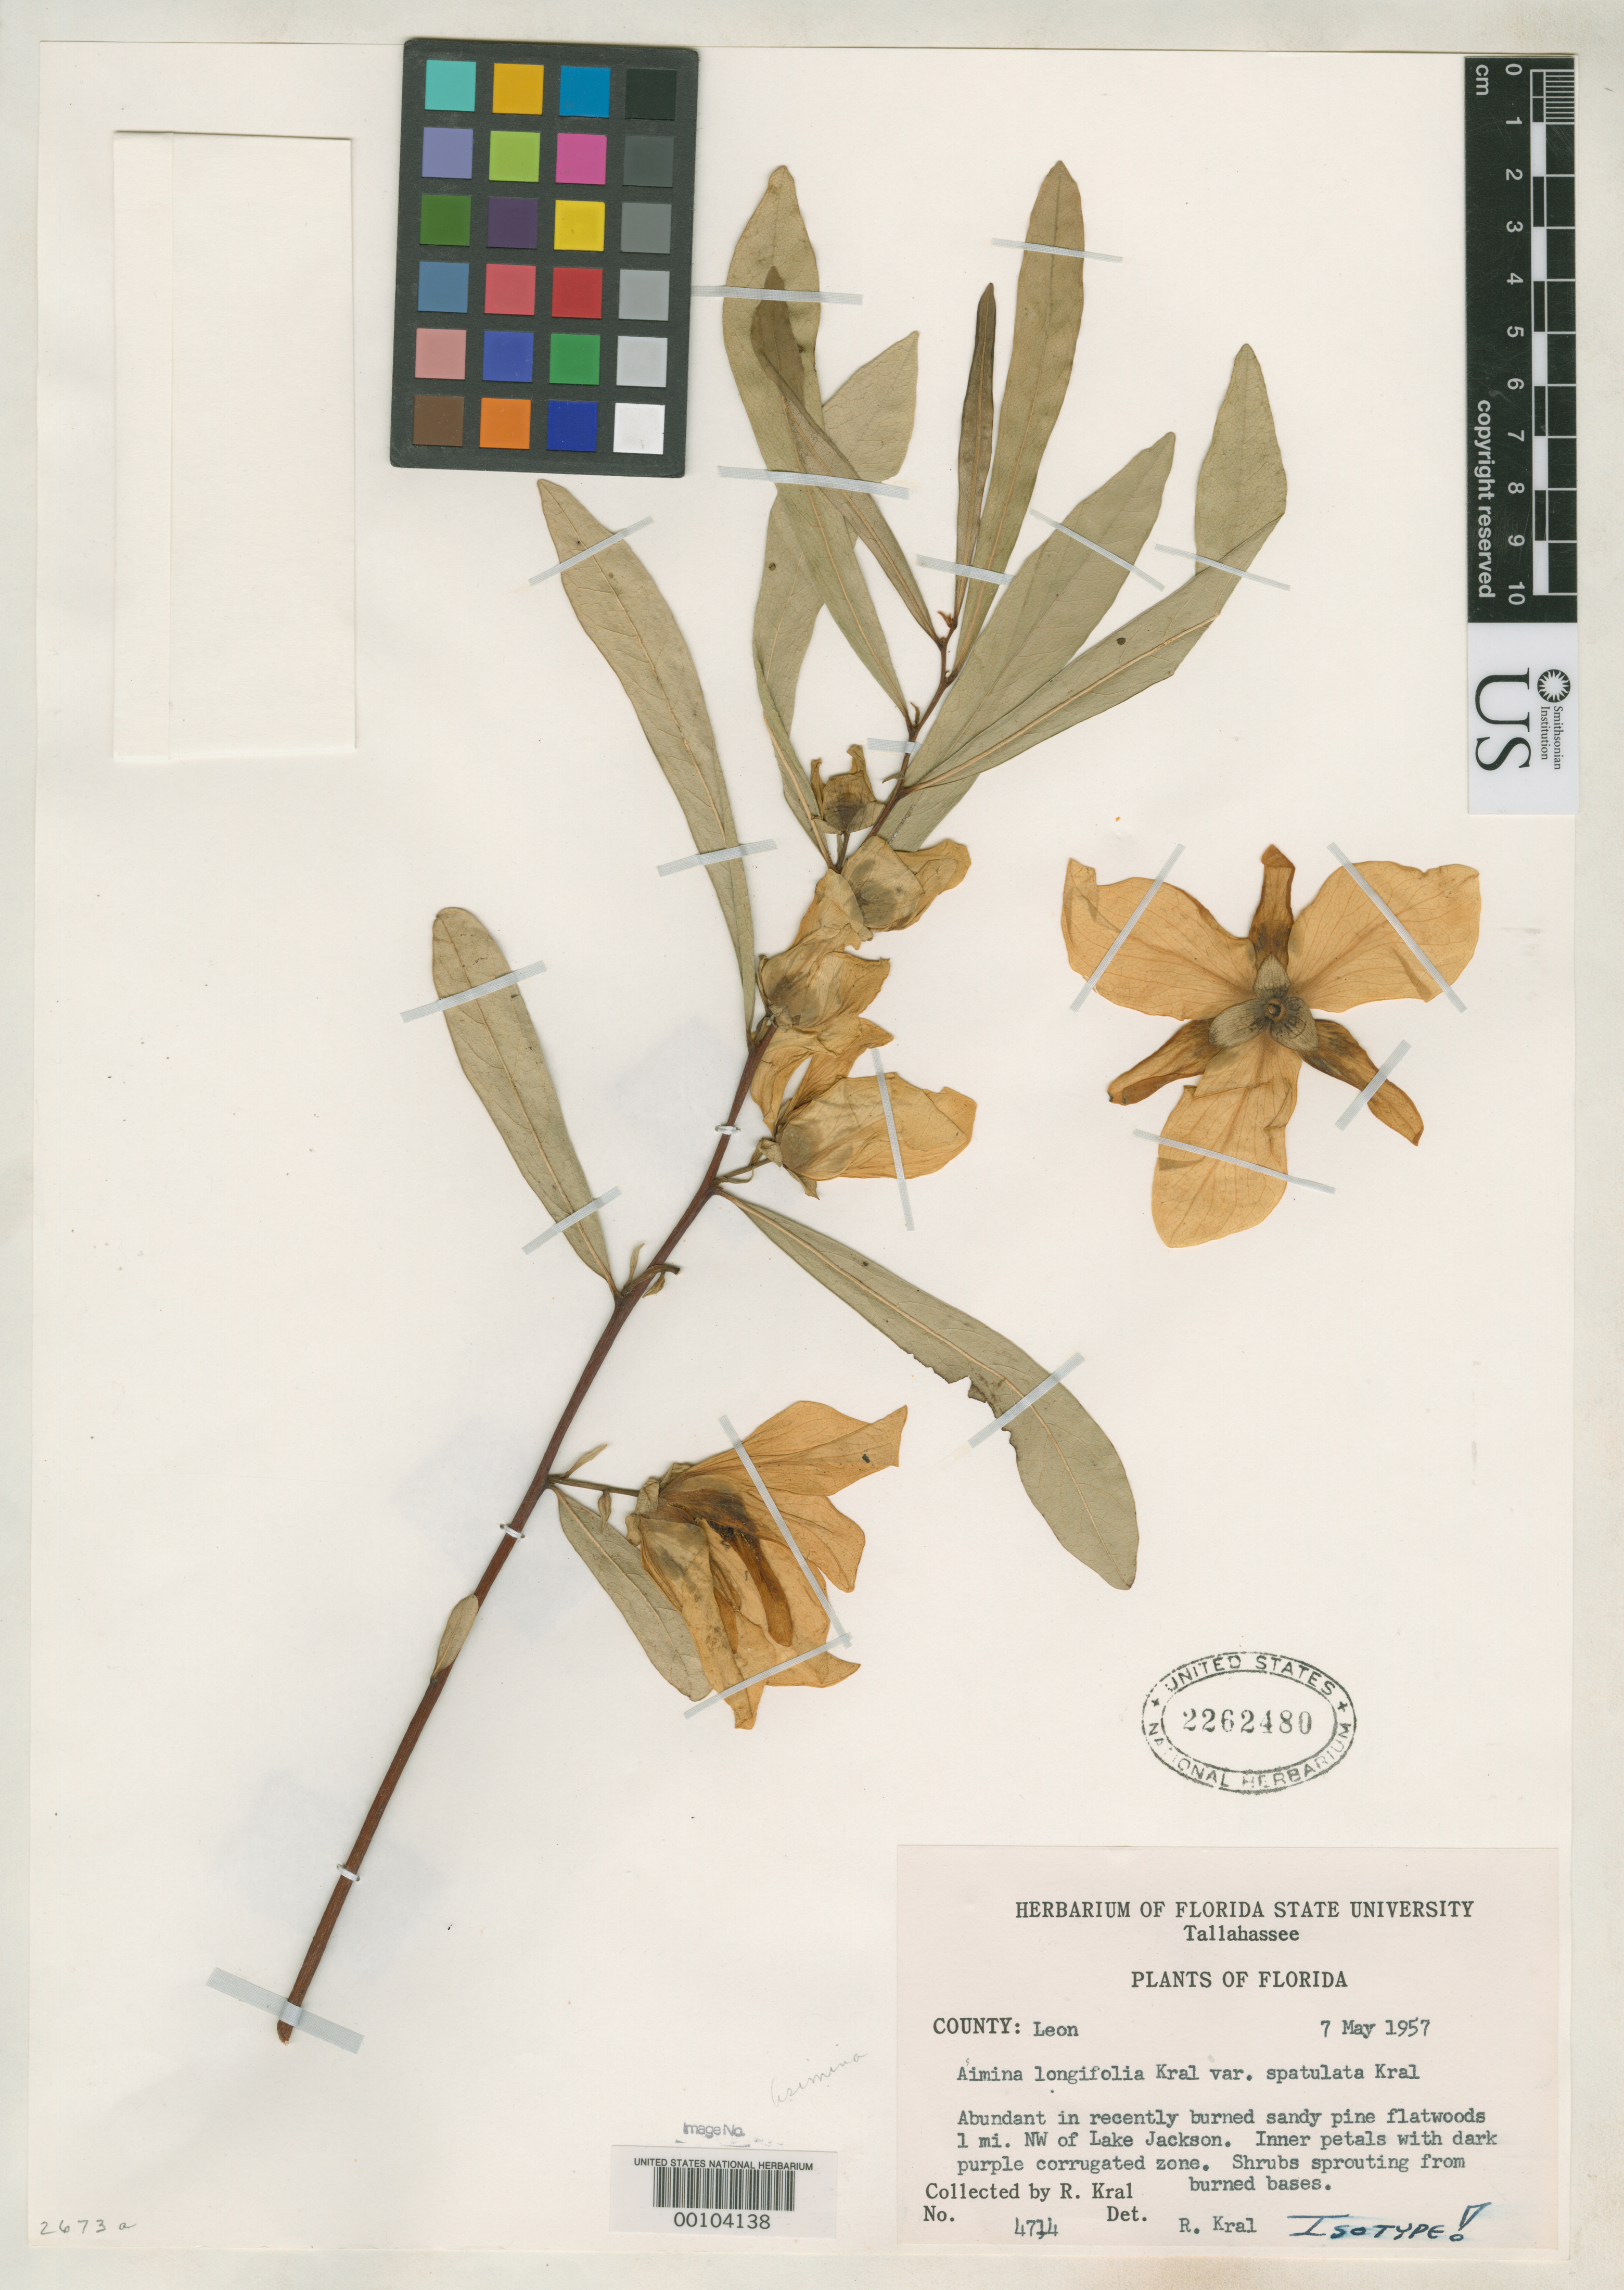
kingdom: Plantae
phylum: Tracheophyta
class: Magnoliopsida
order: Magnoliales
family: Annonaceae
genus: Asimina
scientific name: Asimina longifolia var. spatulata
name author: Kral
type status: Isotype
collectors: R. Kral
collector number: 4714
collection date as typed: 07 May 1957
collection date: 1957-05-07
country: United States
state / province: Florida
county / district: Leon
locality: NW of Lake Jackson.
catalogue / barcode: US 2262480